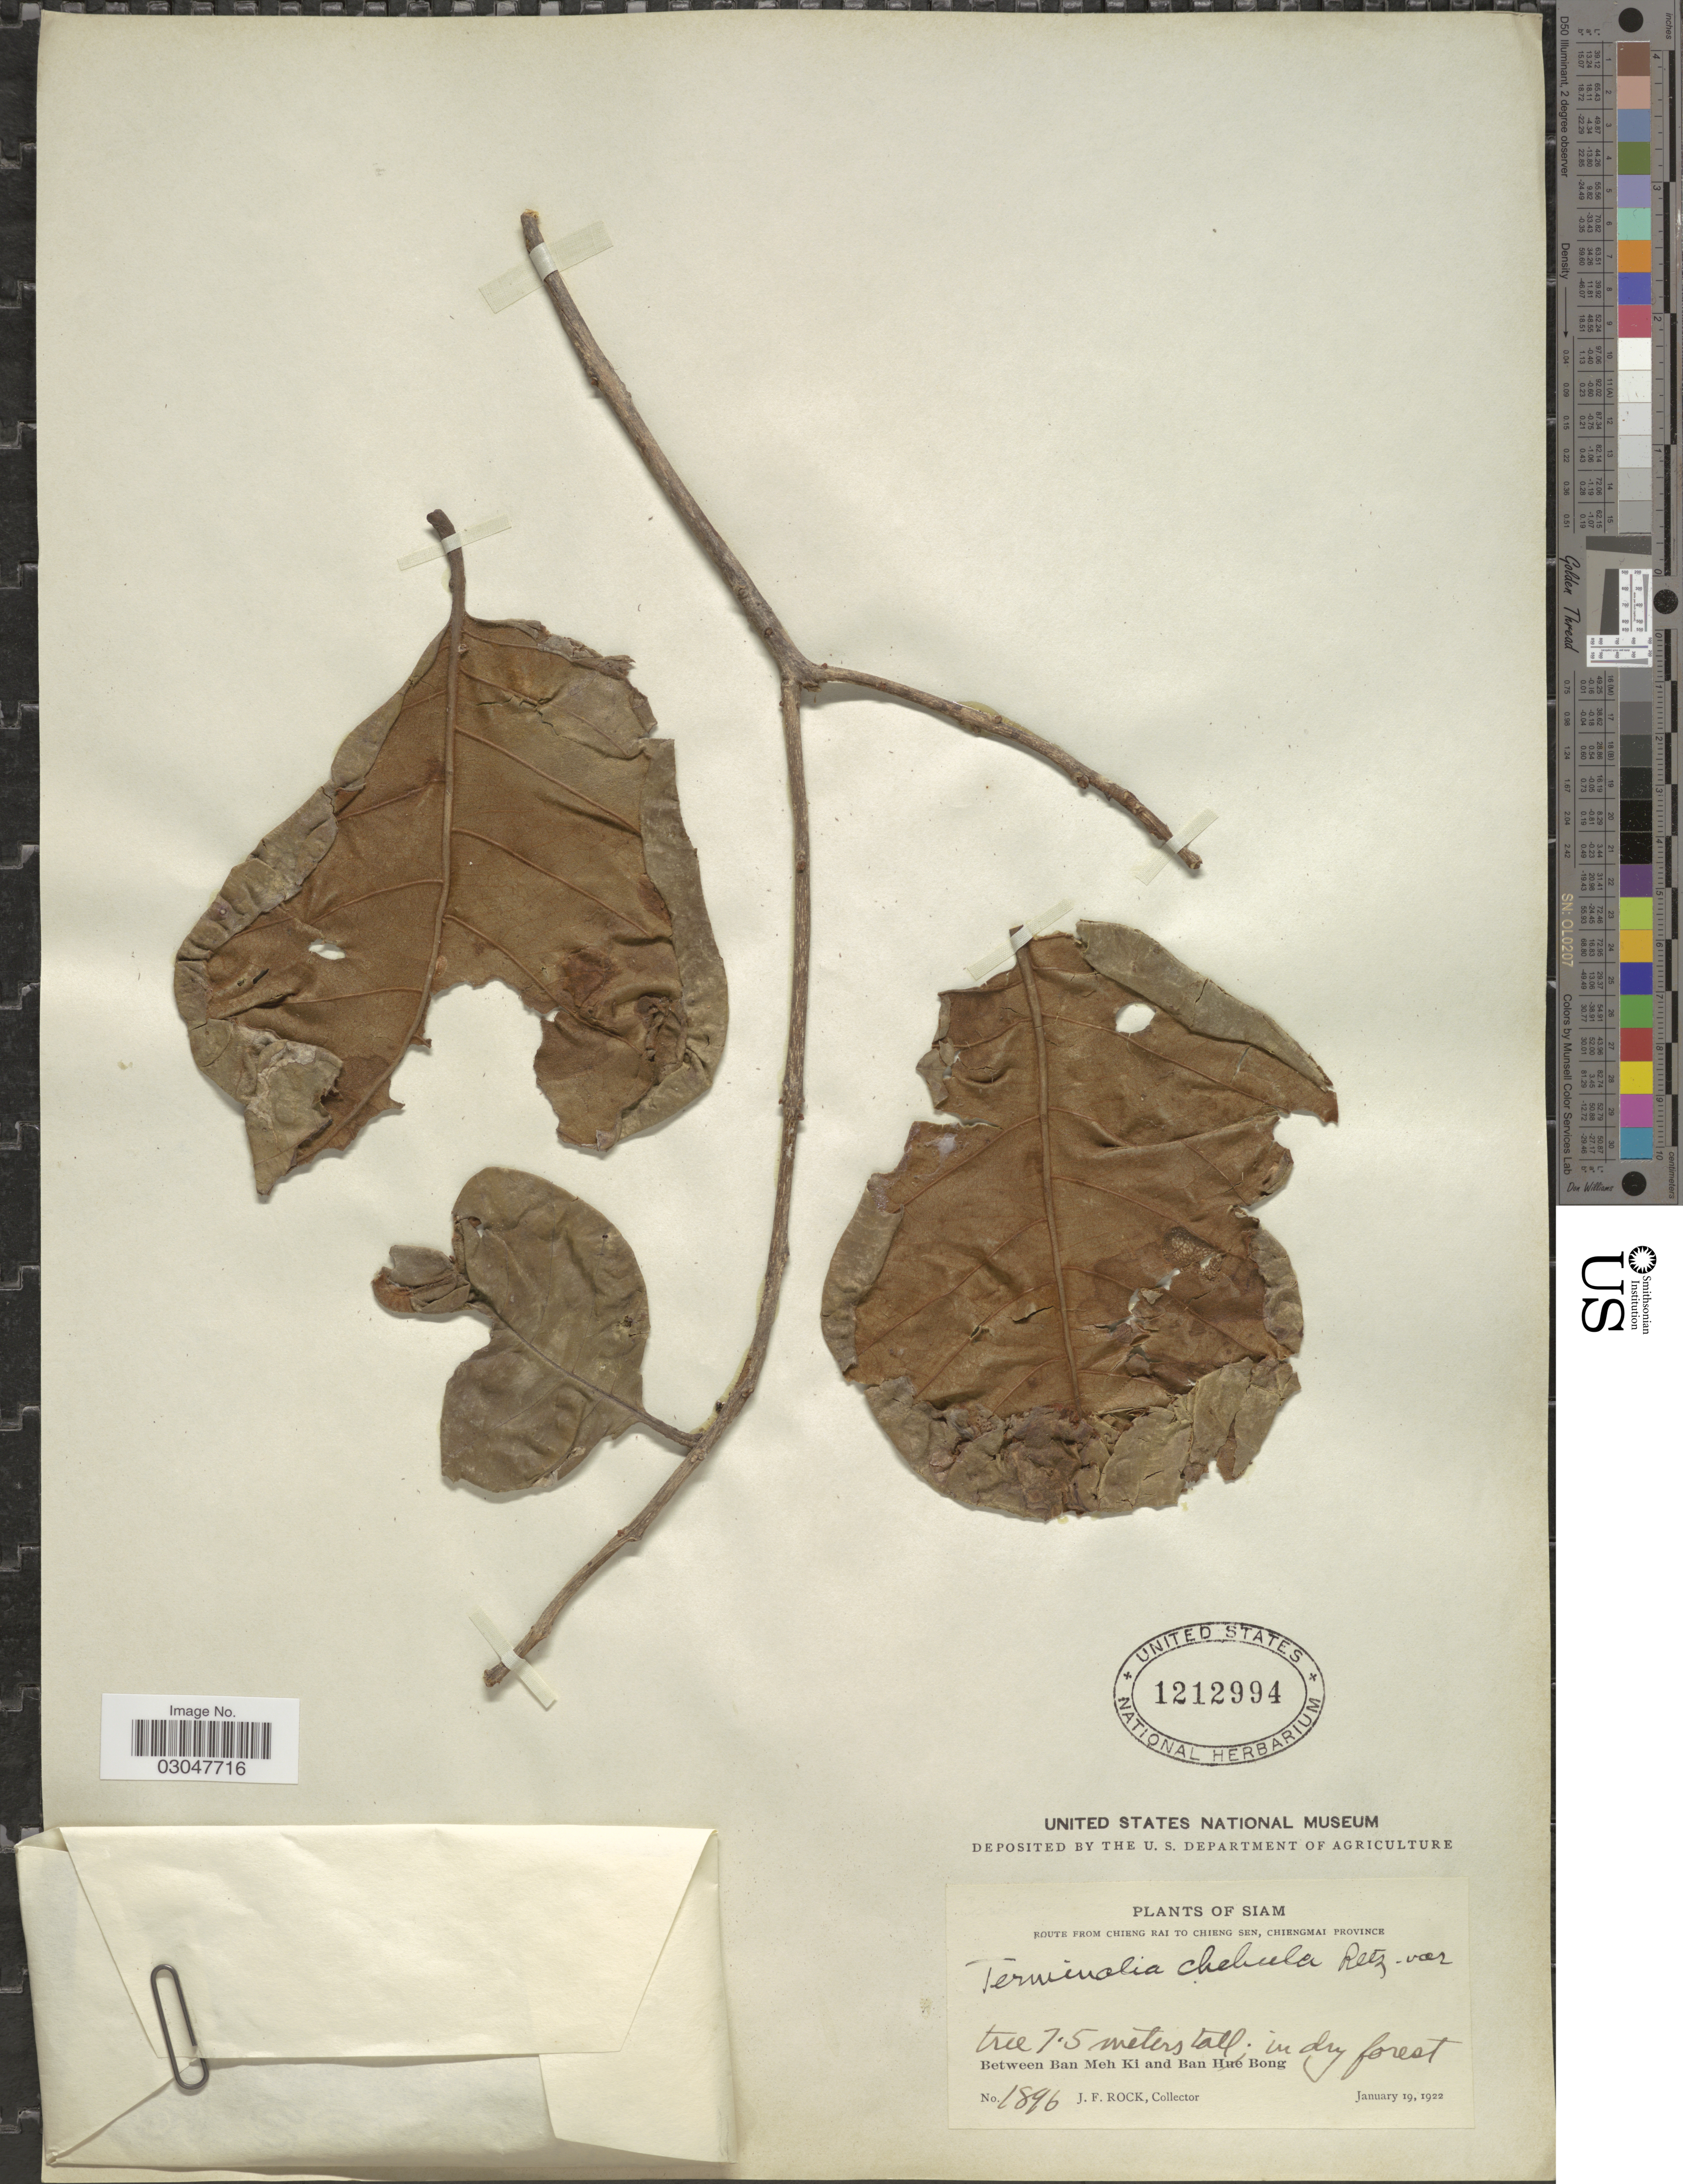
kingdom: Plantae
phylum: Tracheophyta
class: Magnoliopsida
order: Myrtales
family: Combretaceae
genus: Terminalia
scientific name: Terminalia chebula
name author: Retz.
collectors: J. Rock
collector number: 1896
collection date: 1922-01-19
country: Thailand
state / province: Chiang Mai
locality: Siam. Route from Chieng Rai to Chieng Sen, Chiengmai Province. Between Ban Meh Ki and ban Hue Bong.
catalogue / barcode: US 1212994